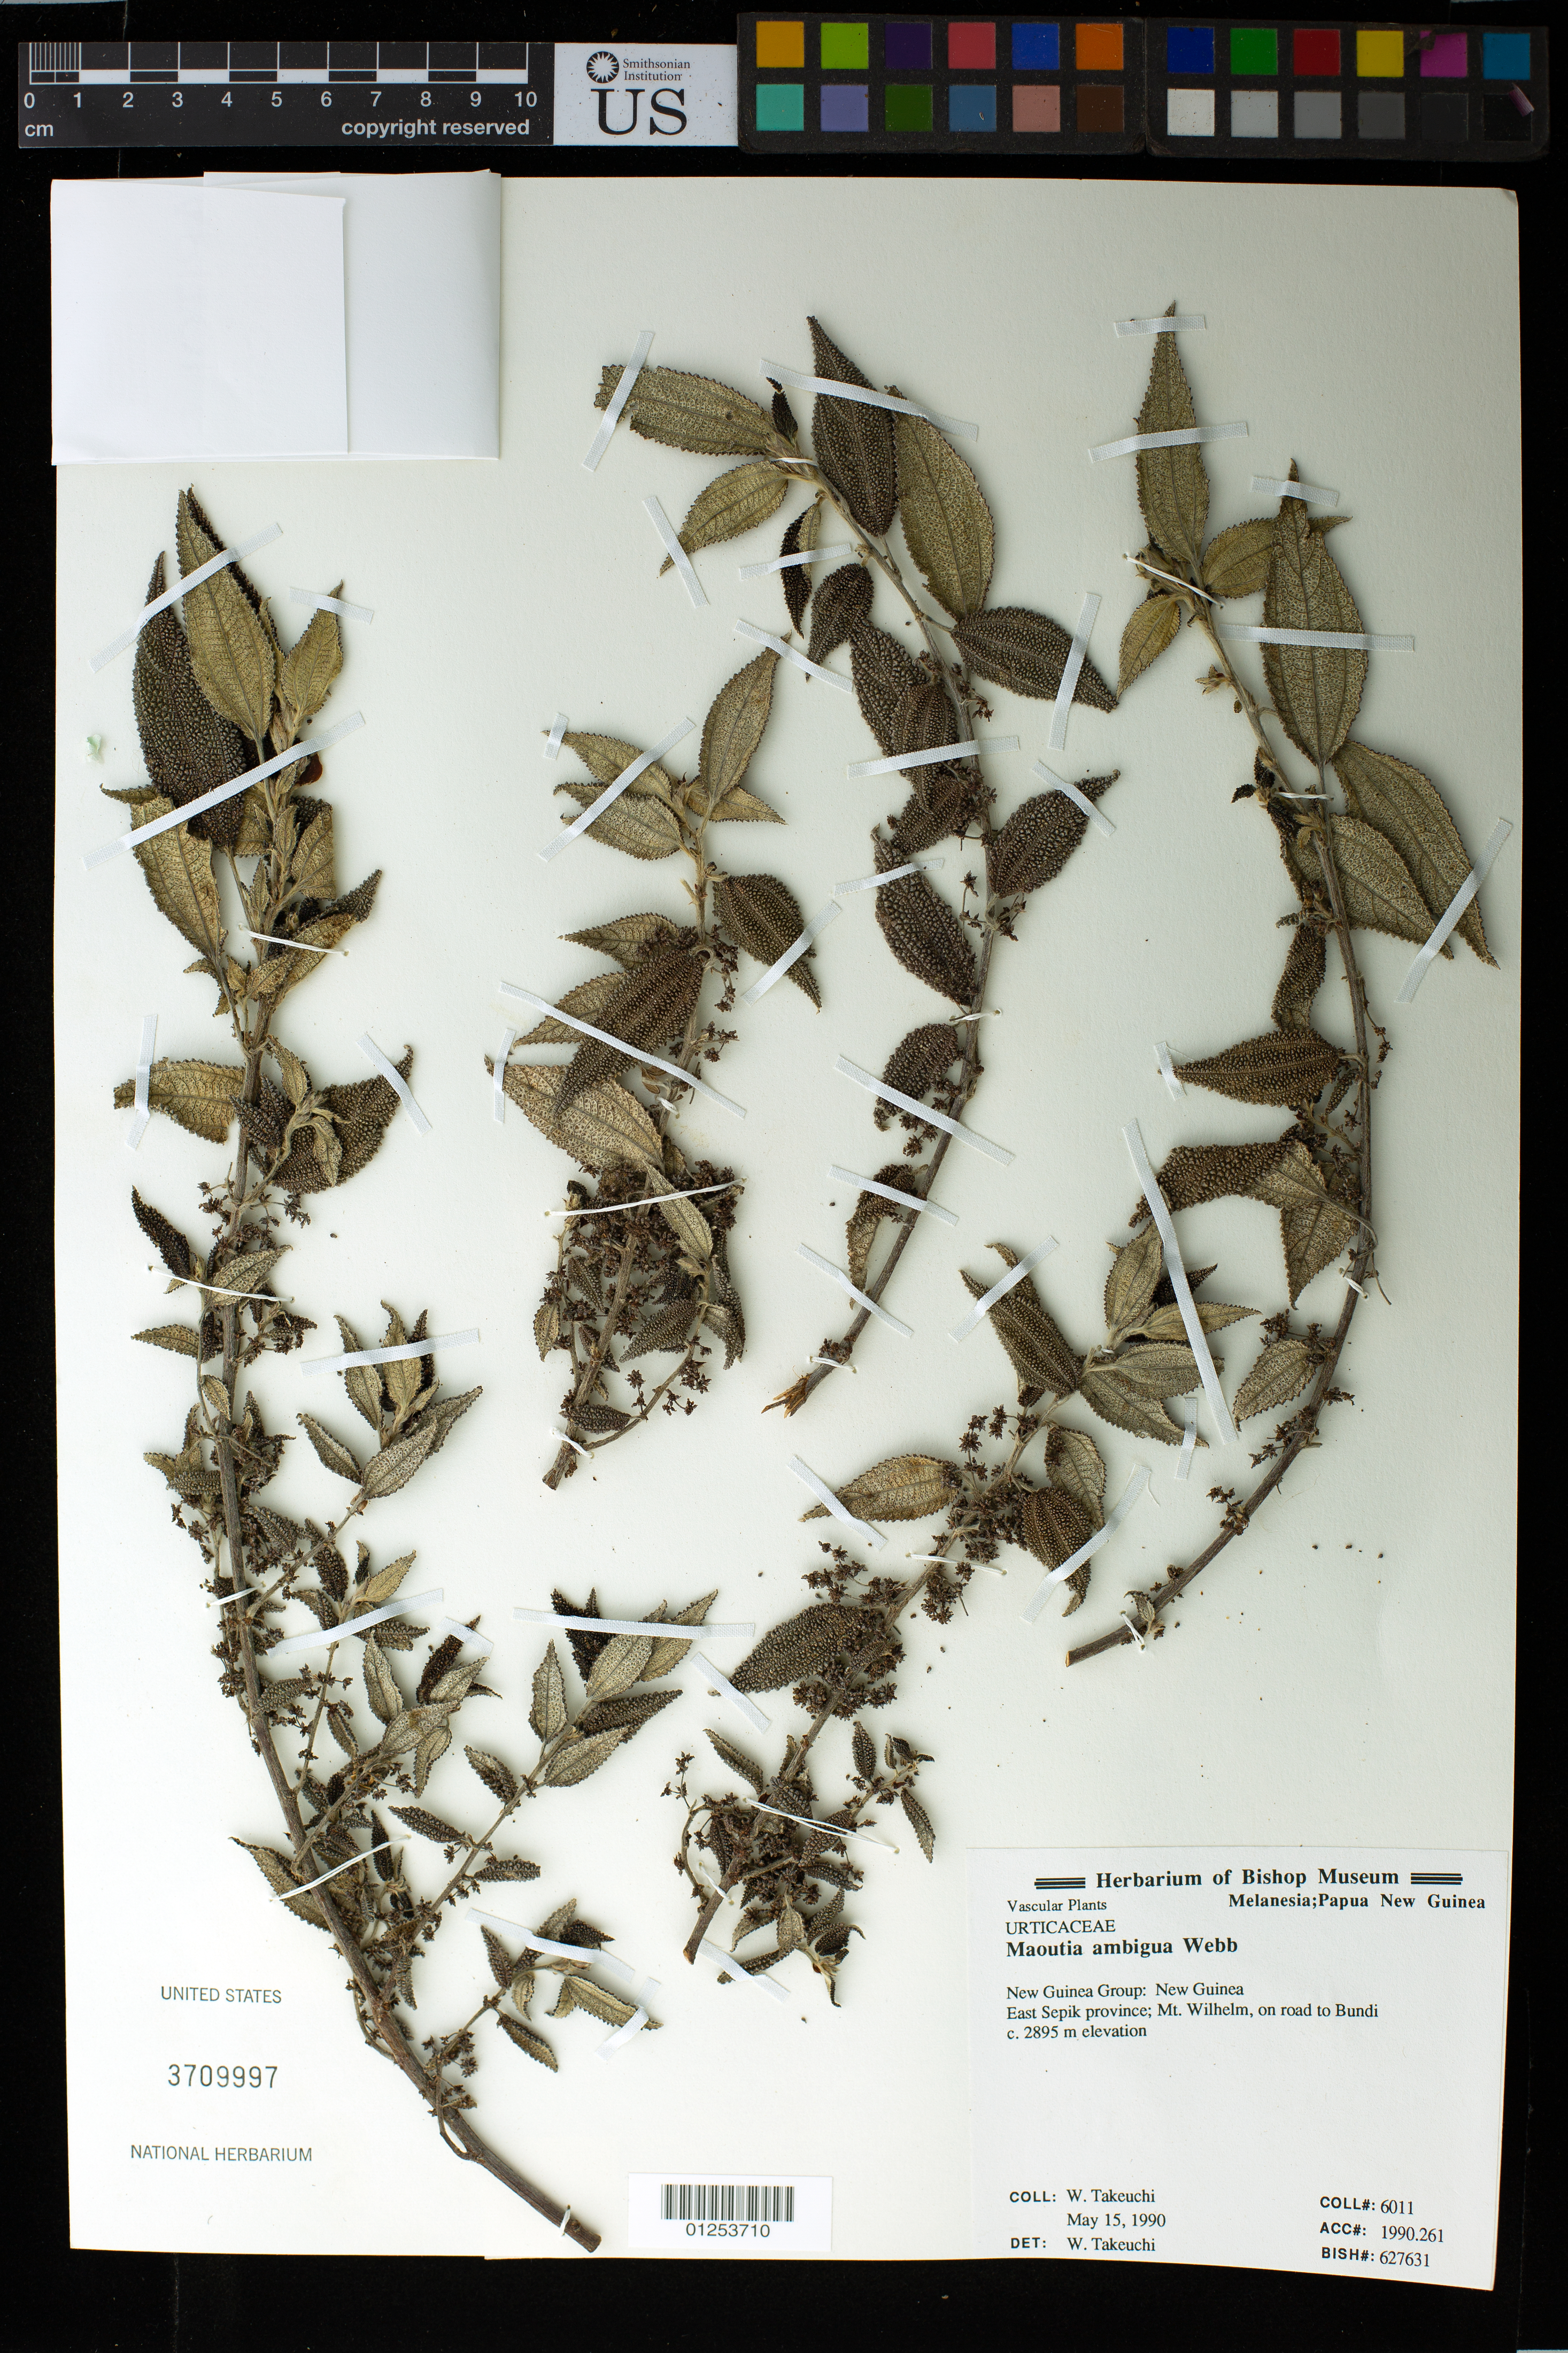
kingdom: Plantae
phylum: Tracheophyta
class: Magnoliopsida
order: Rosales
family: Urticaceae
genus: Maoutia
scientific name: Maoutia ambigua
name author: Wedd.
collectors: W. N. Takeuchi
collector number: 6011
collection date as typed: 15 May 1990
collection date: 1990-05-15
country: Papua New Guinea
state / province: Eastern Highlands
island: New Guinea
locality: Mount Wihelm, on road to Bundi.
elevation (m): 2895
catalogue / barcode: US 3709997